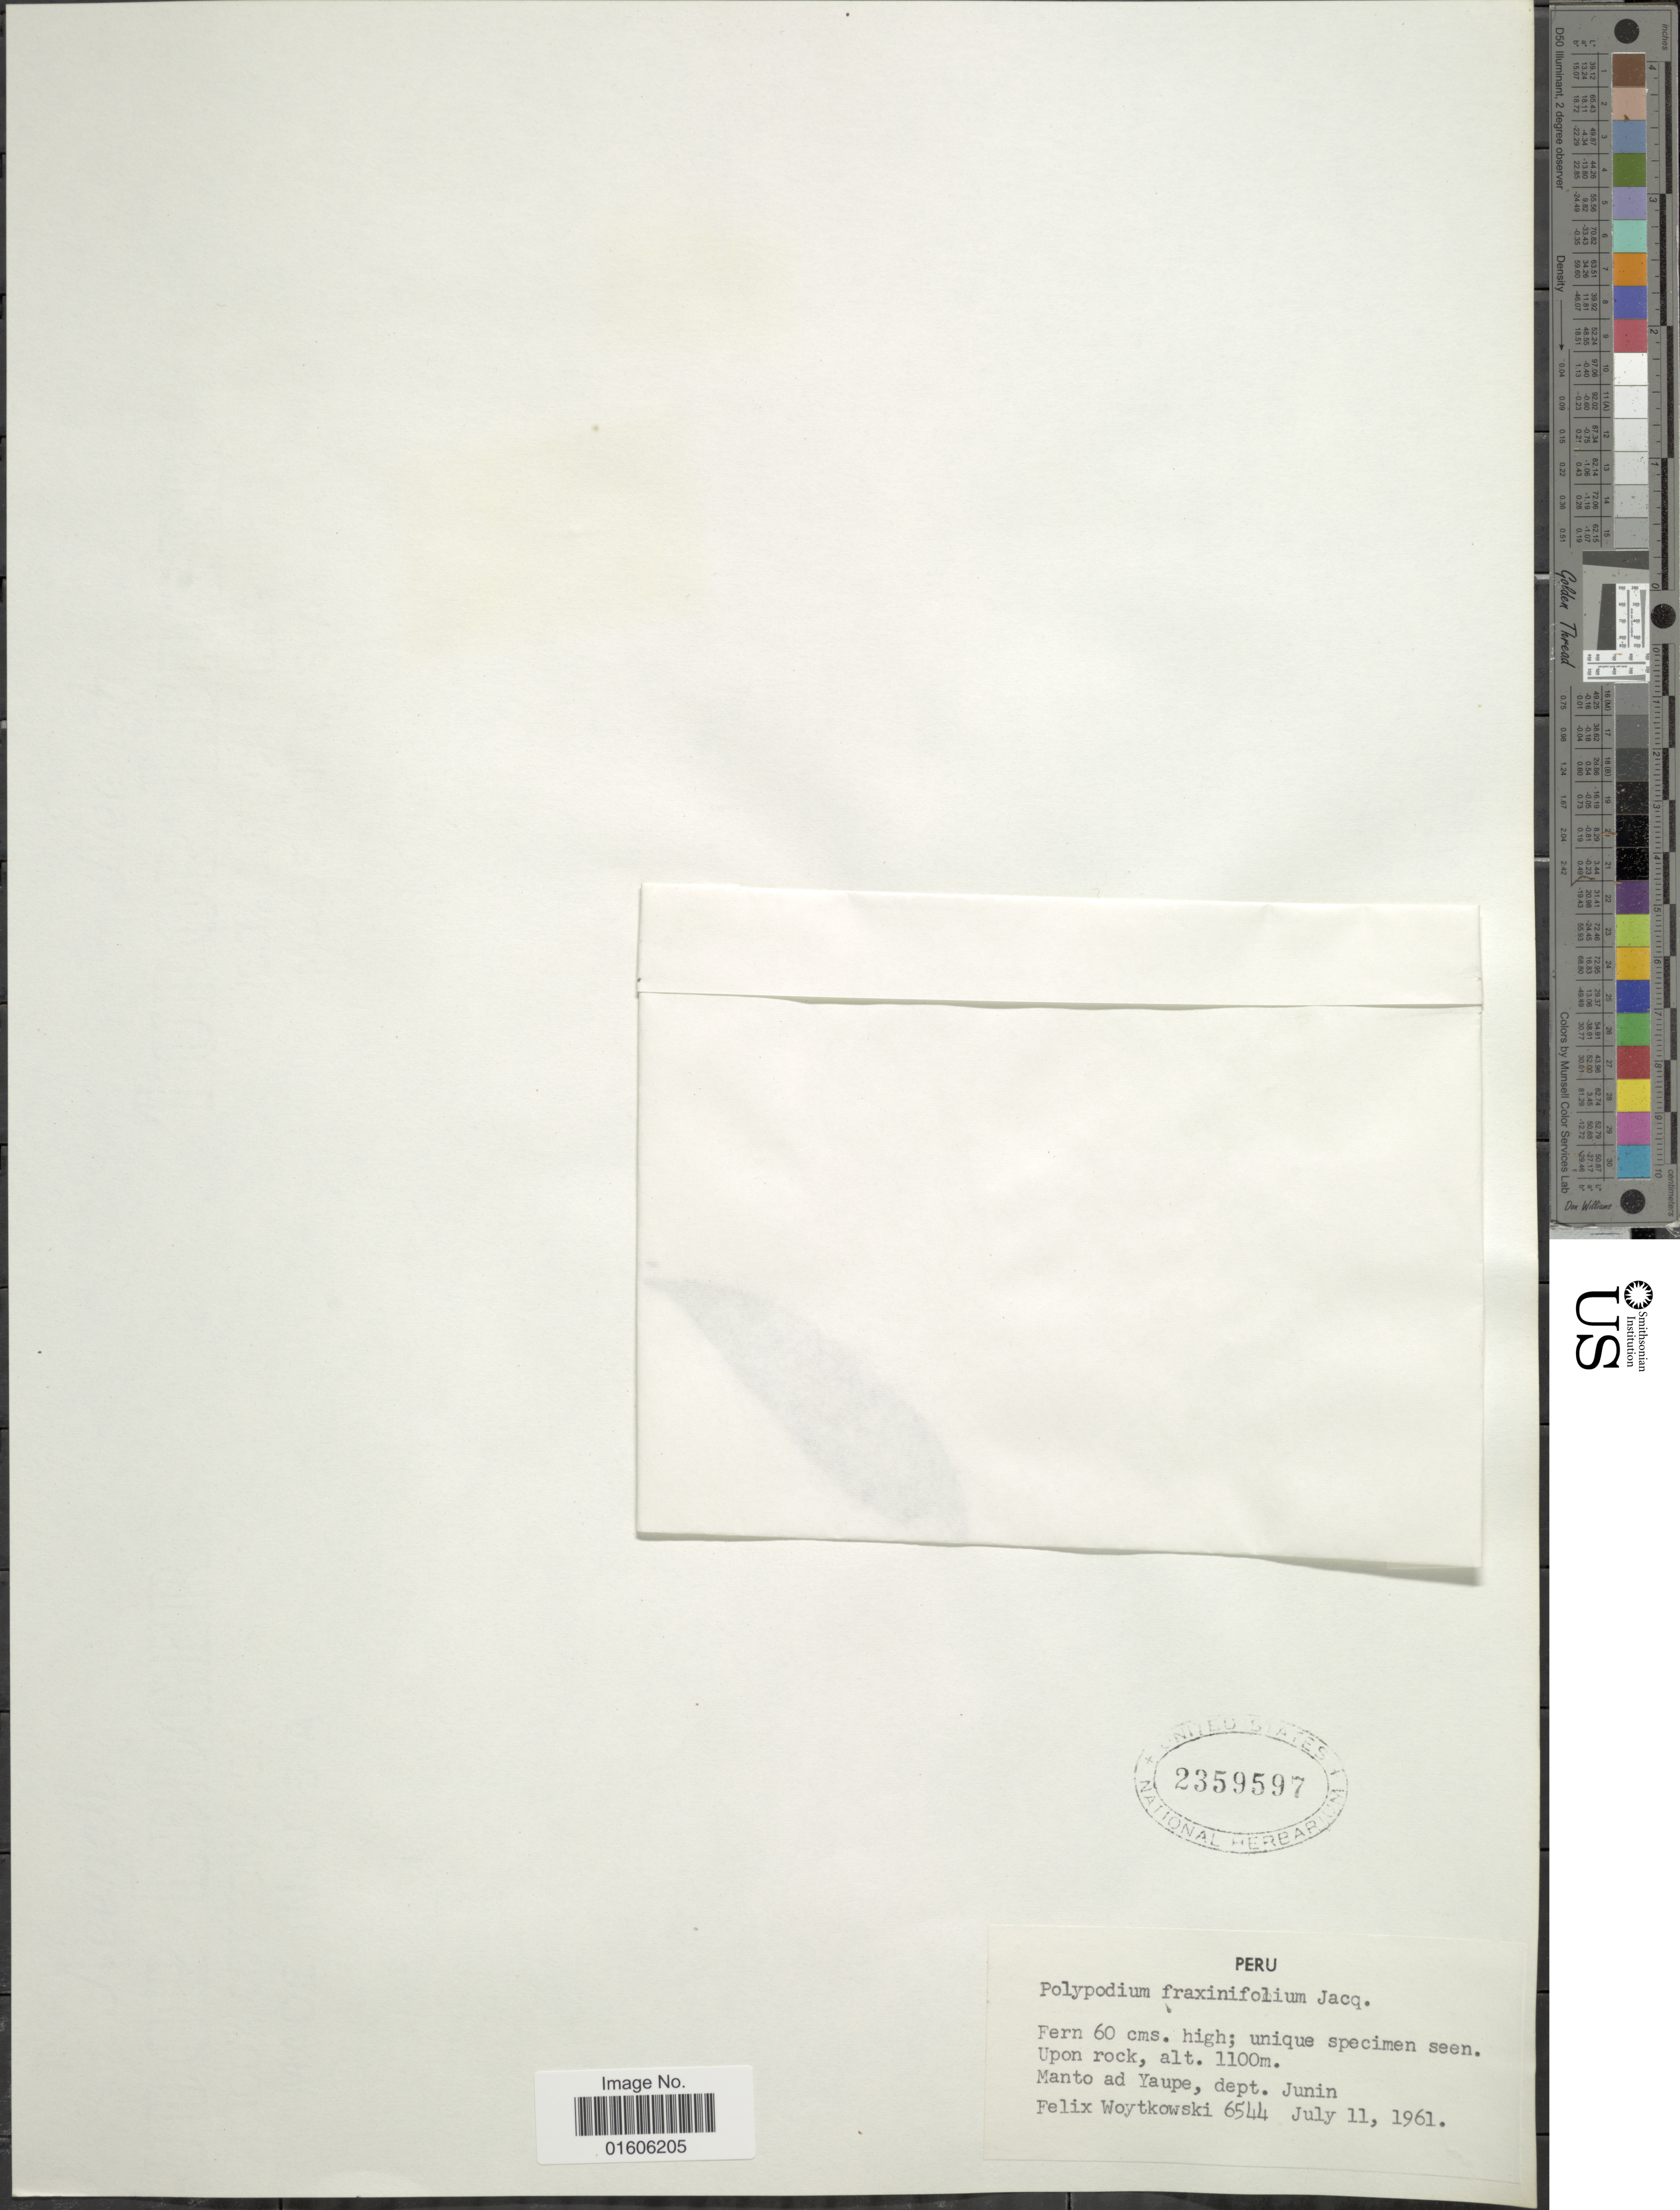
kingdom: Plantae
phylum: Tracheophyta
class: Polypodiopsida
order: Polypodiales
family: Polypodiaceae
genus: Serpocaulon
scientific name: Serpocaulon fraxinifolium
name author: (Jacq.) A.R. Sm.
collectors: F. Woytkowski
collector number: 6544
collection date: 1961-07-11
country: Peru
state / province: Junín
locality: Manto ad Yaupe, dept. Junin.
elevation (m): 1100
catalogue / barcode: US 2359597